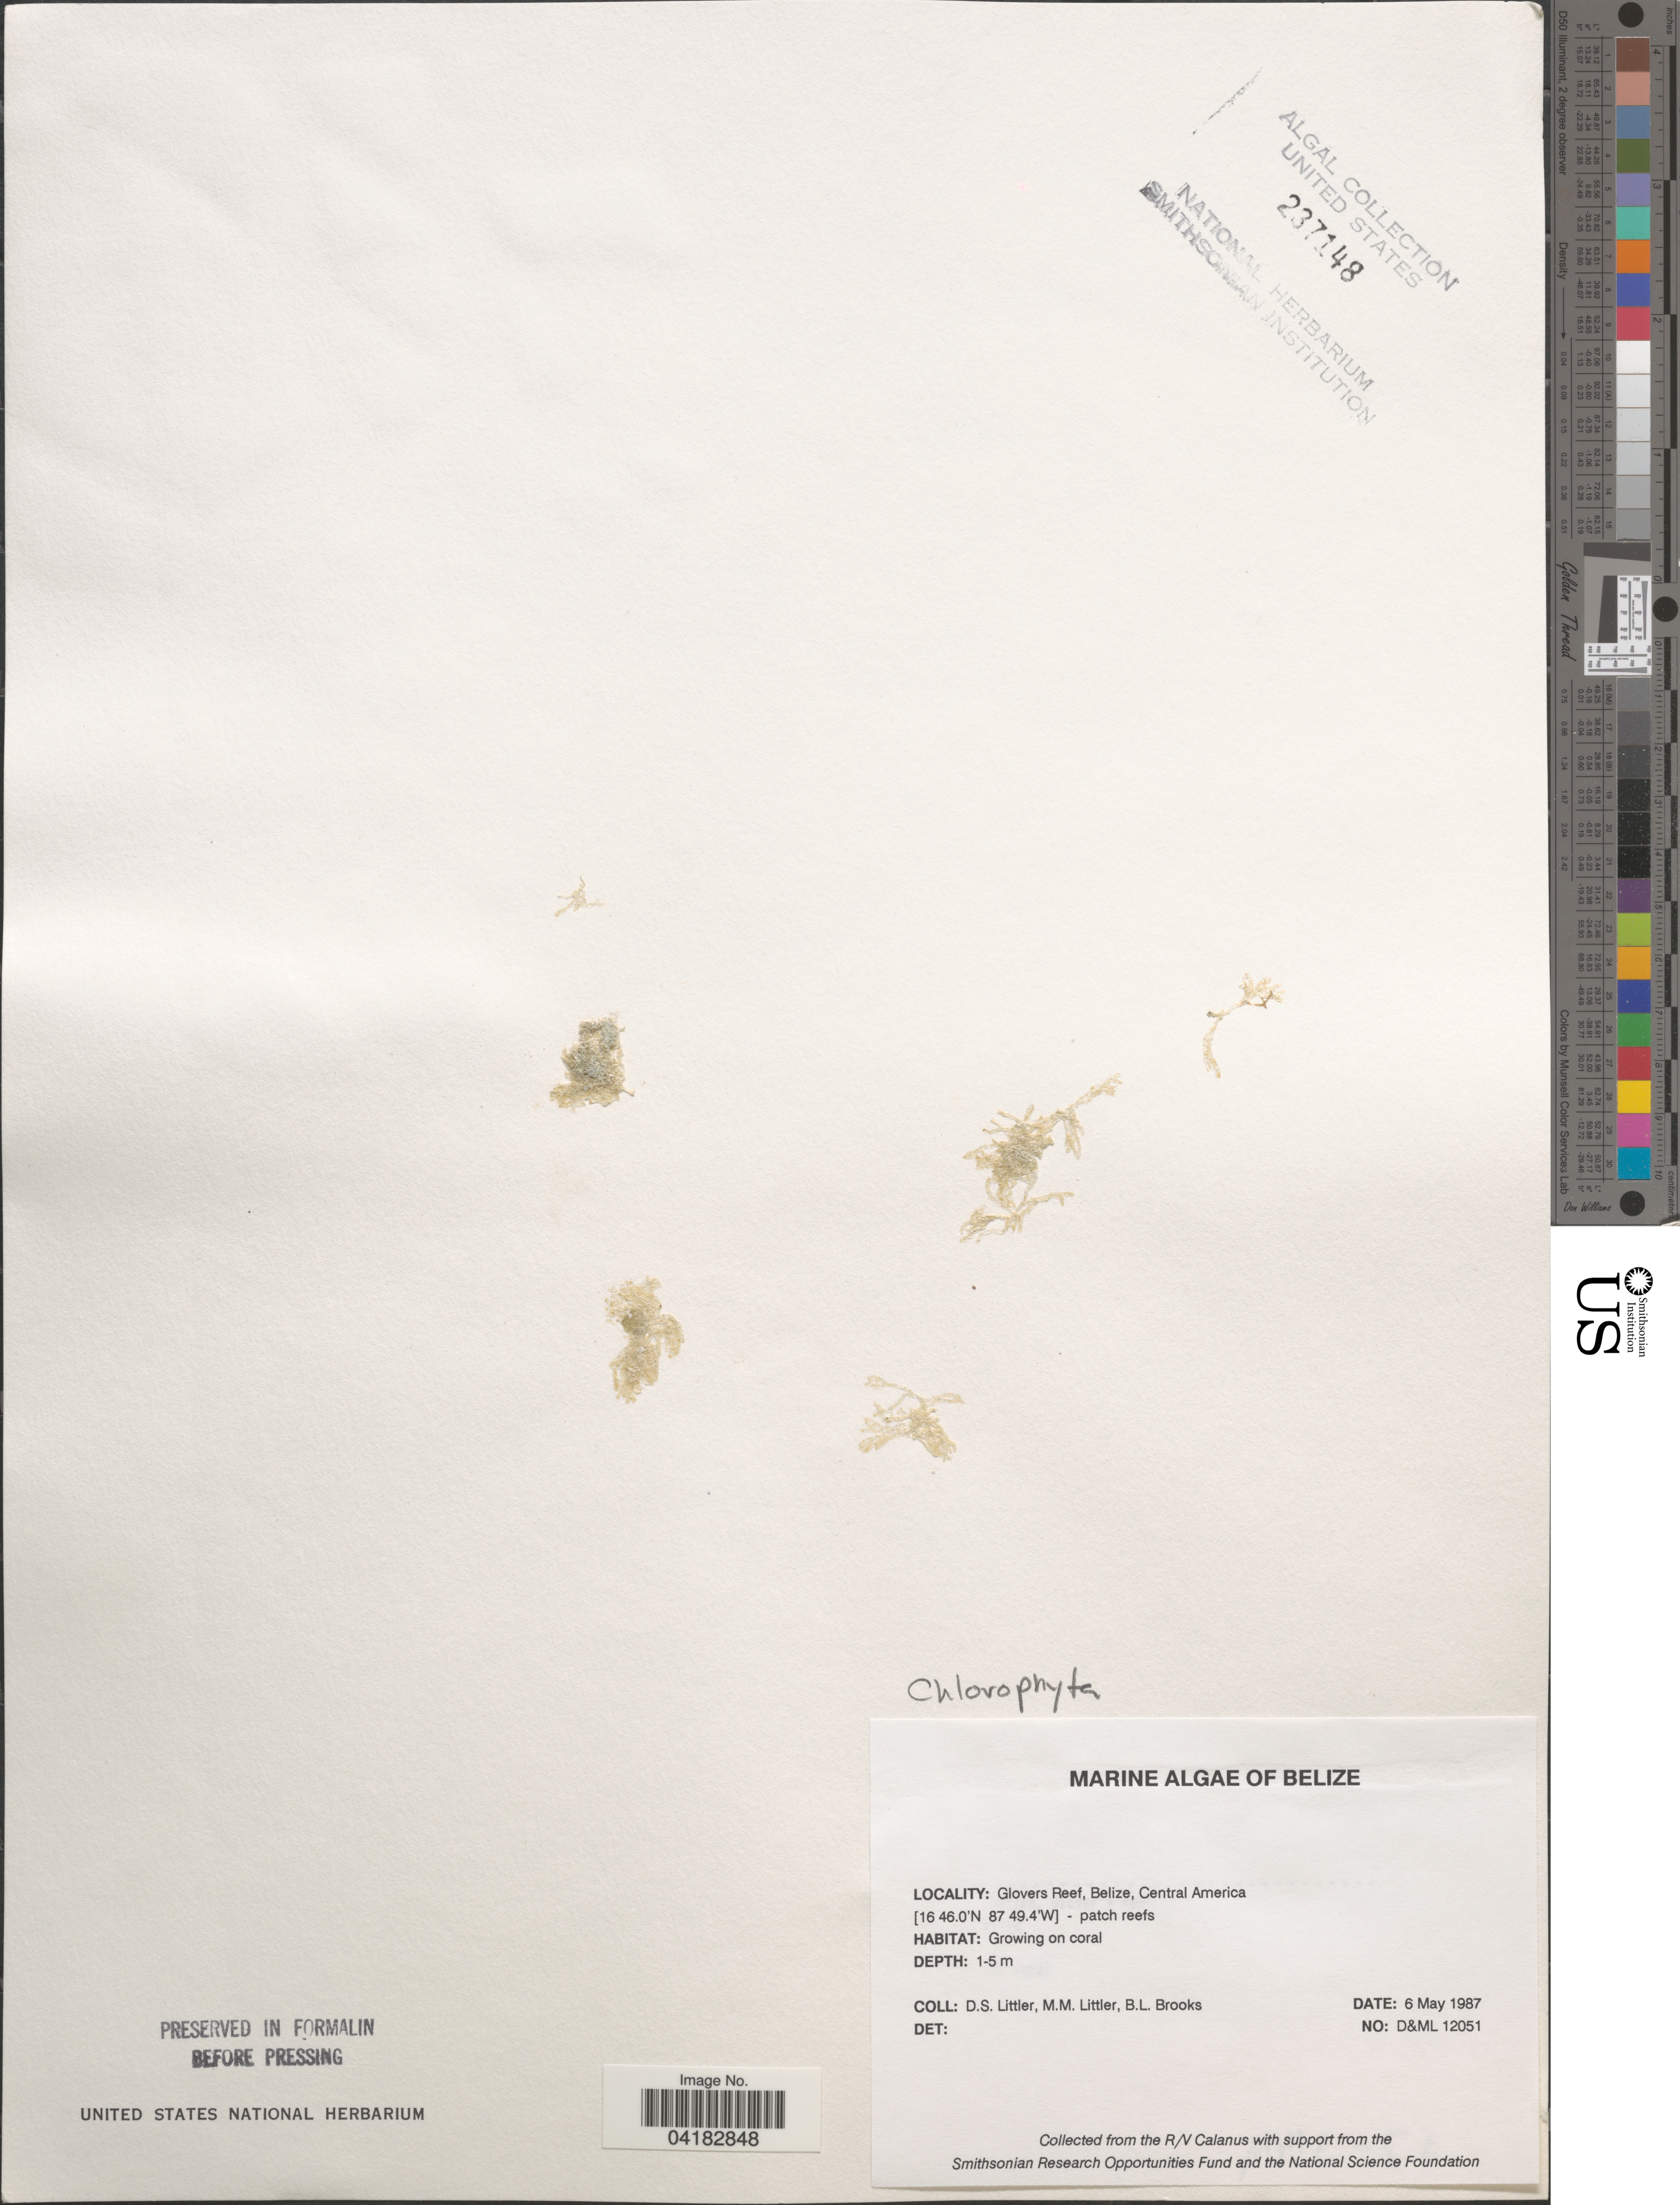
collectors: D. S. Littler & B. Brooks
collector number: D&ML12051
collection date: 1987-05-06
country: Belize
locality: Glovers Reef.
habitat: Growing on coral.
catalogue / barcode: US 237148